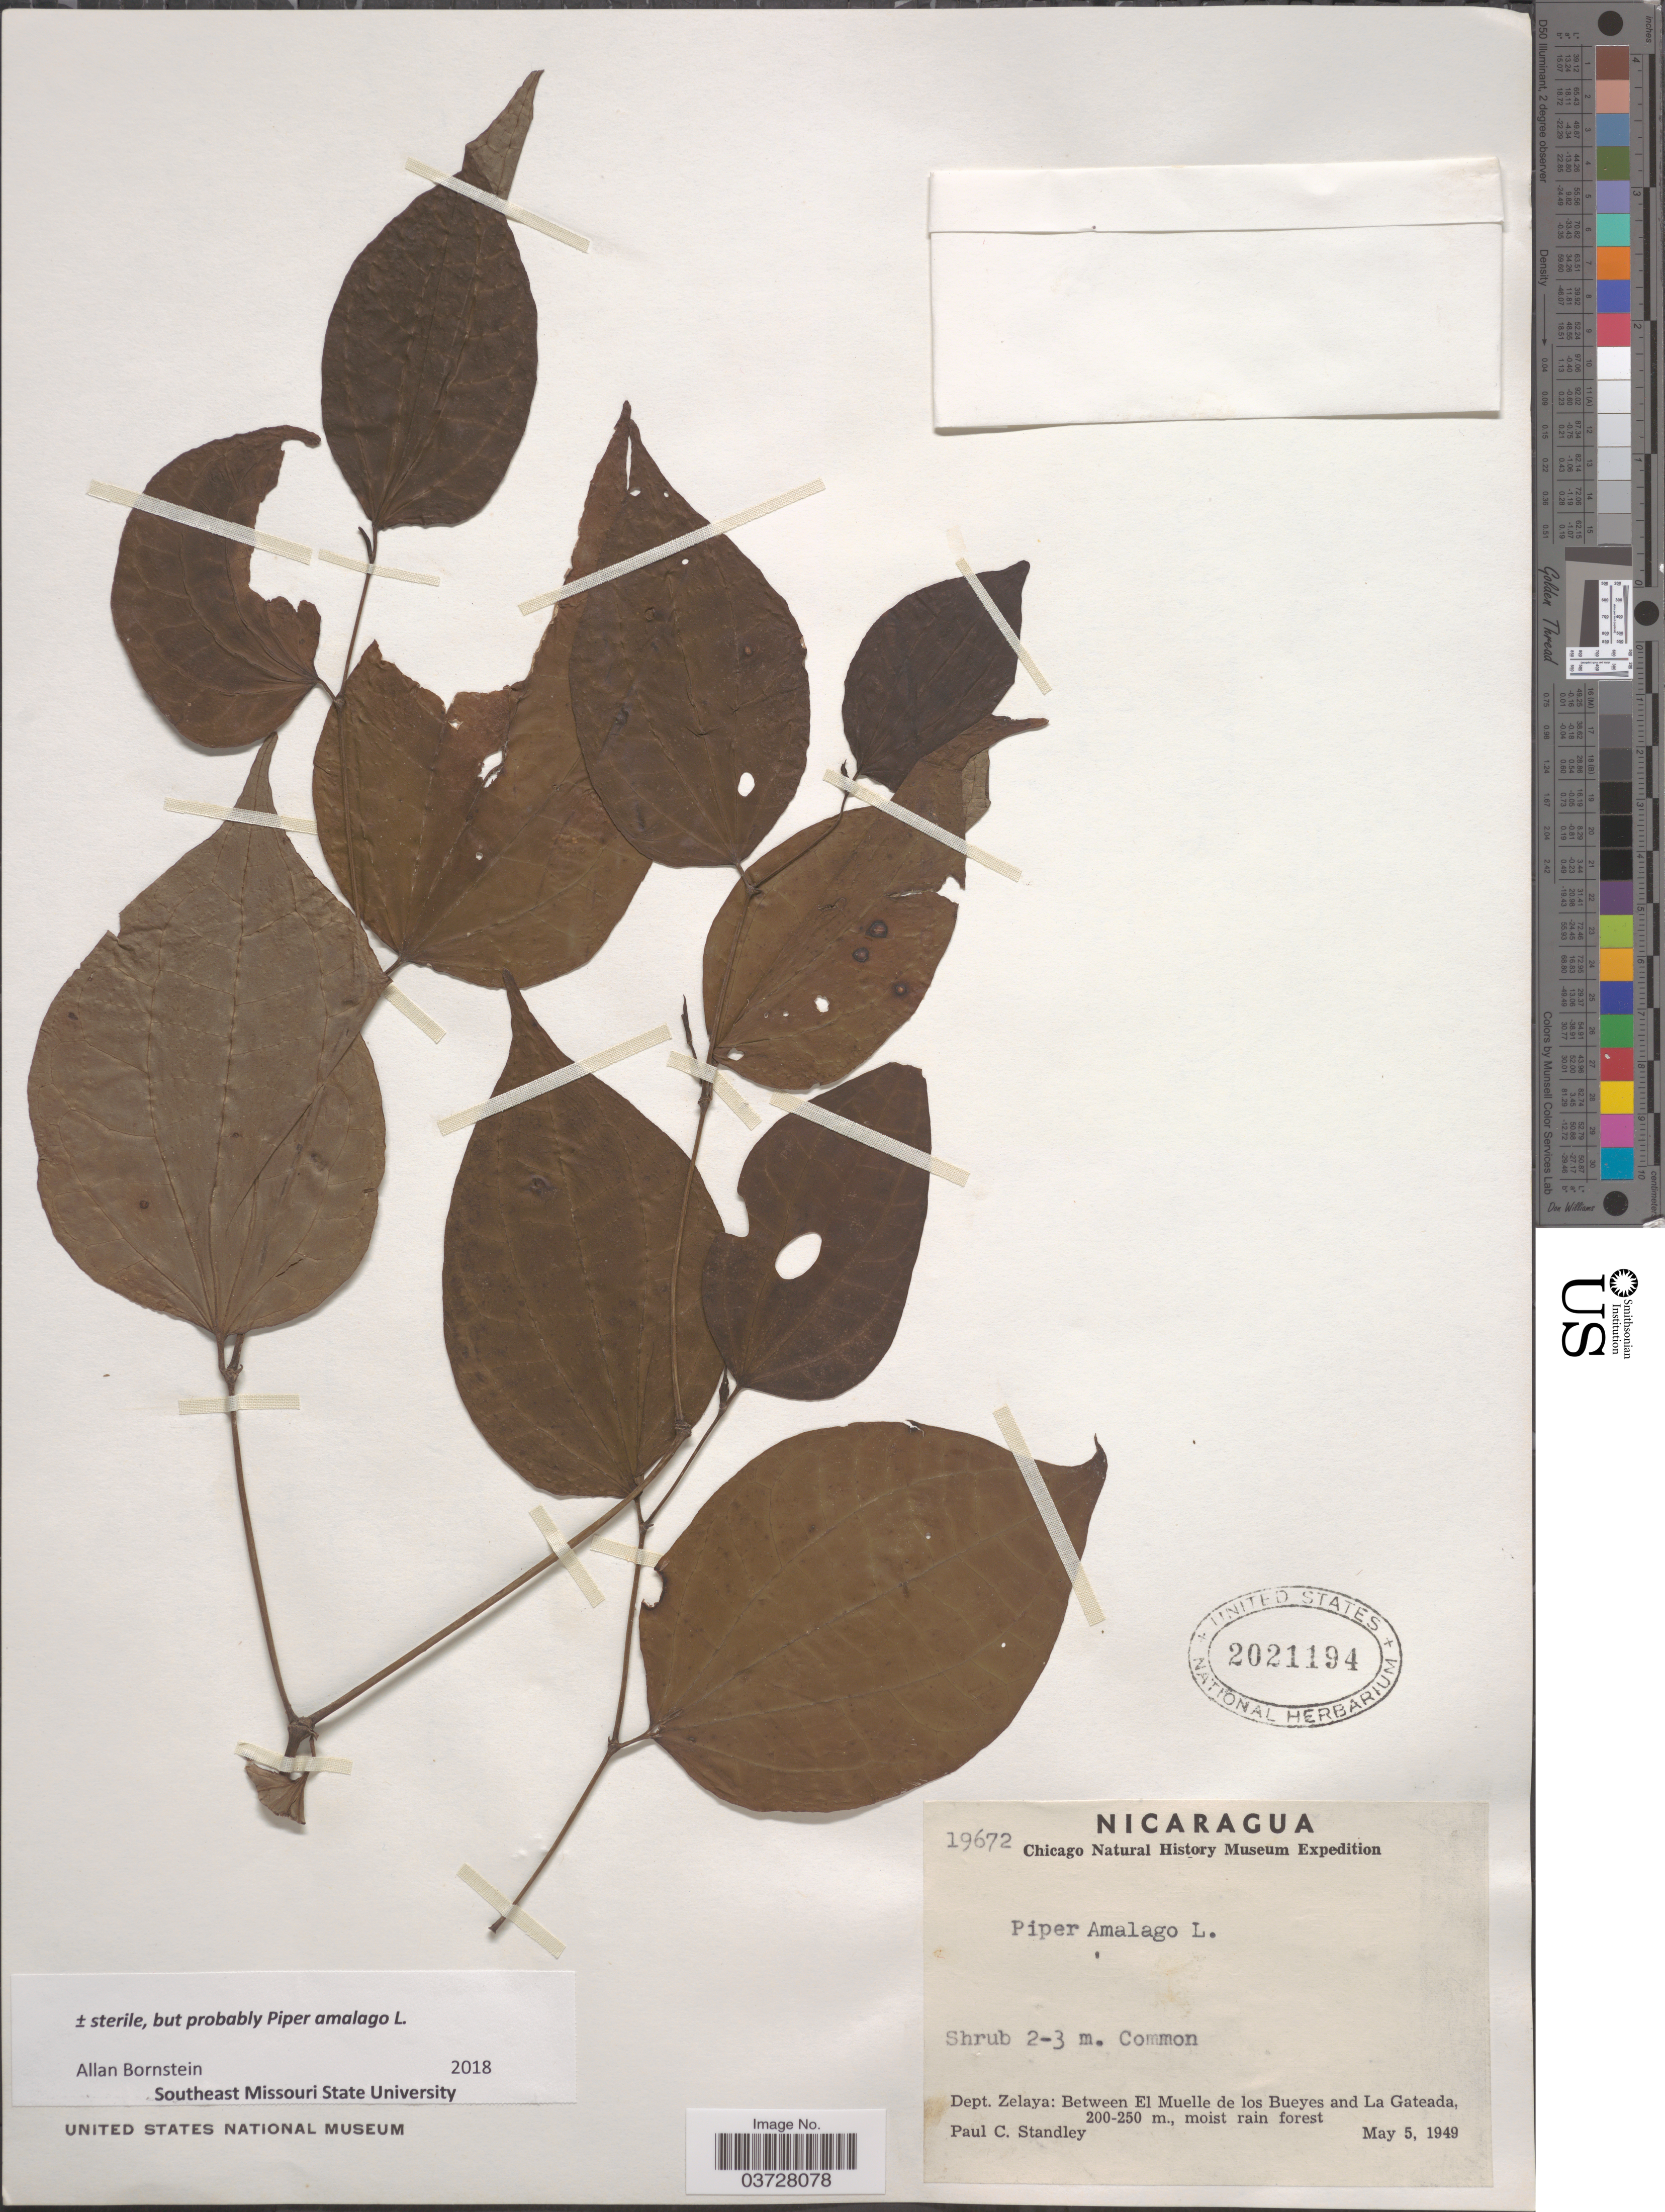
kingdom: Plantae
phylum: Tracheophyta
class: Magnoliopsida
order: Piperales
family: Piperaceae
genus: Piper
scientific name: Piper amalago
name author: L.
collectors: P. C. Standley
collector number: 19672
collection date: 1949-05-05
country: Nicaragua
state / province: Atlántico Sur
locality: Dept. Zelaya: Between El Muelle de los Bueyes and La Gateada.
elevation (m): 200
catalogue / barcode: US 2021194